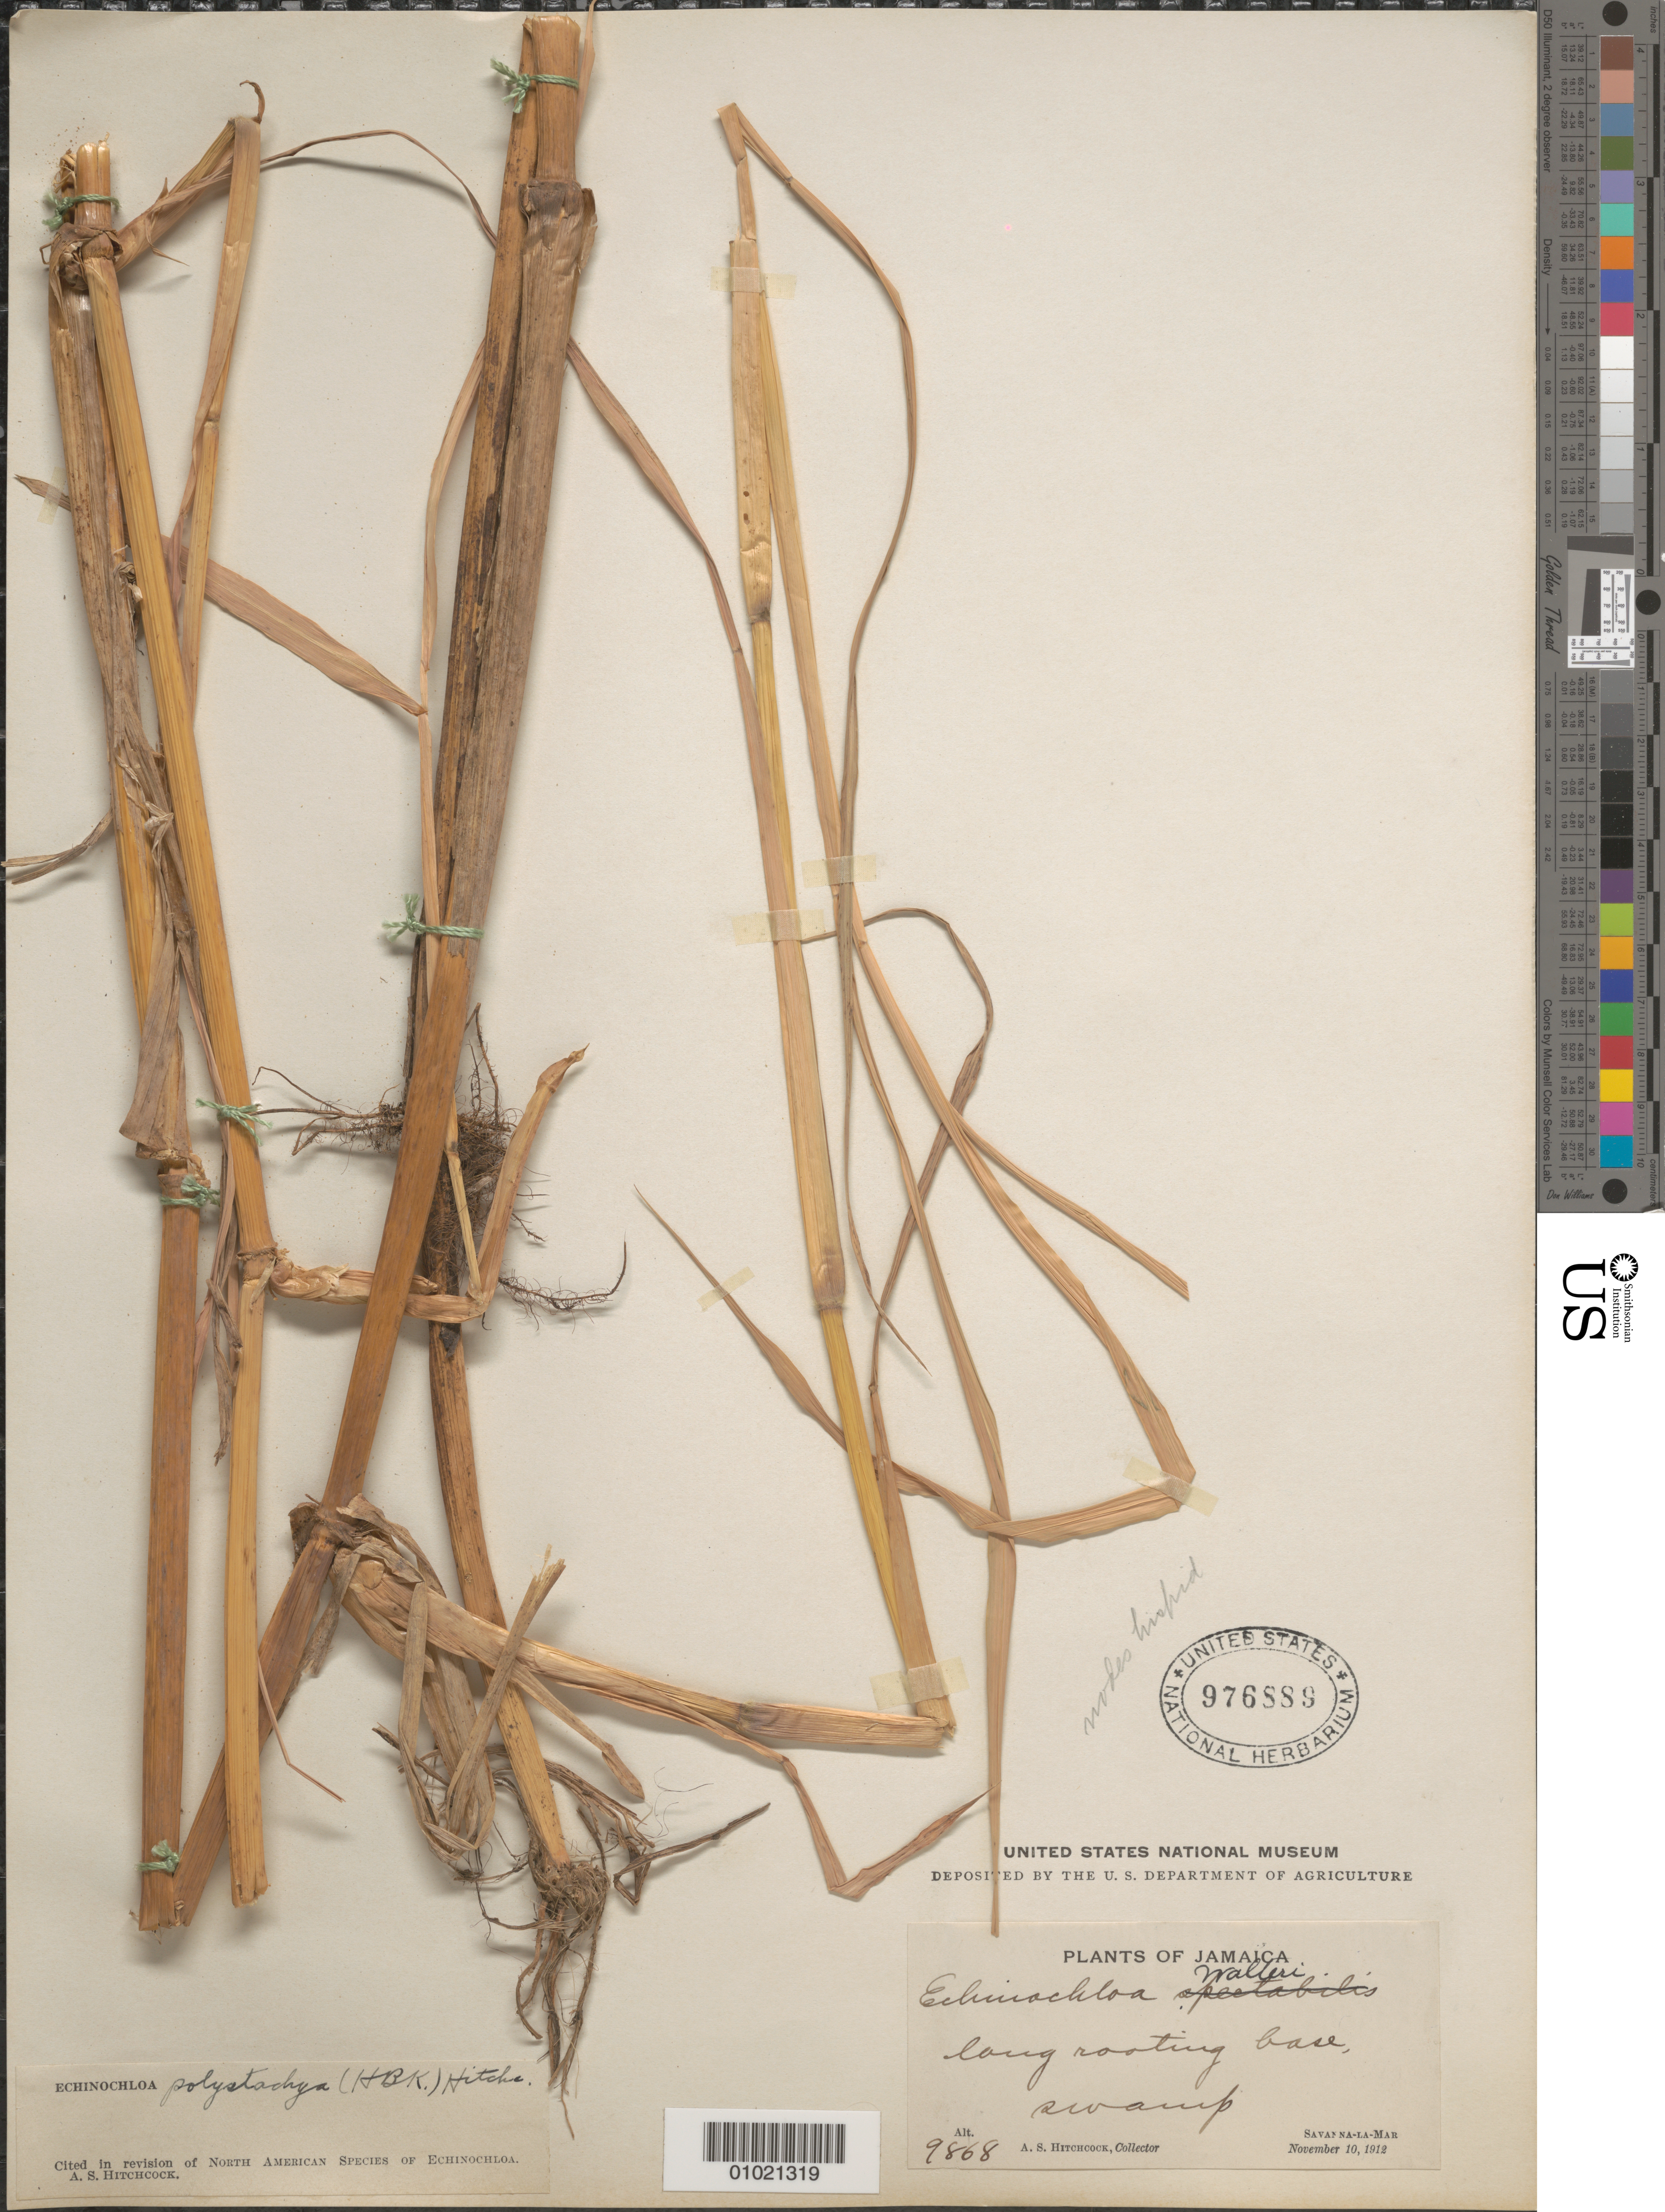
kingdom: Plantae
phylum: Tracheophyta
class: Liliopsida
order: Poales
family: Poaceae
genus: Echinochloa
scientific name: Echinochloa polystachya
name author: (Kunth) Hitchc.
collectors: A. S. Hitchcock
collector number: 9868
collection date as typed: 10 Nov 1912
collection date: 1912-11-10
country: Jamaica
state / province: Westmoreland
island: Jamaica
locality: Savanna-la-Mar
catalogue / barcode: US 976889